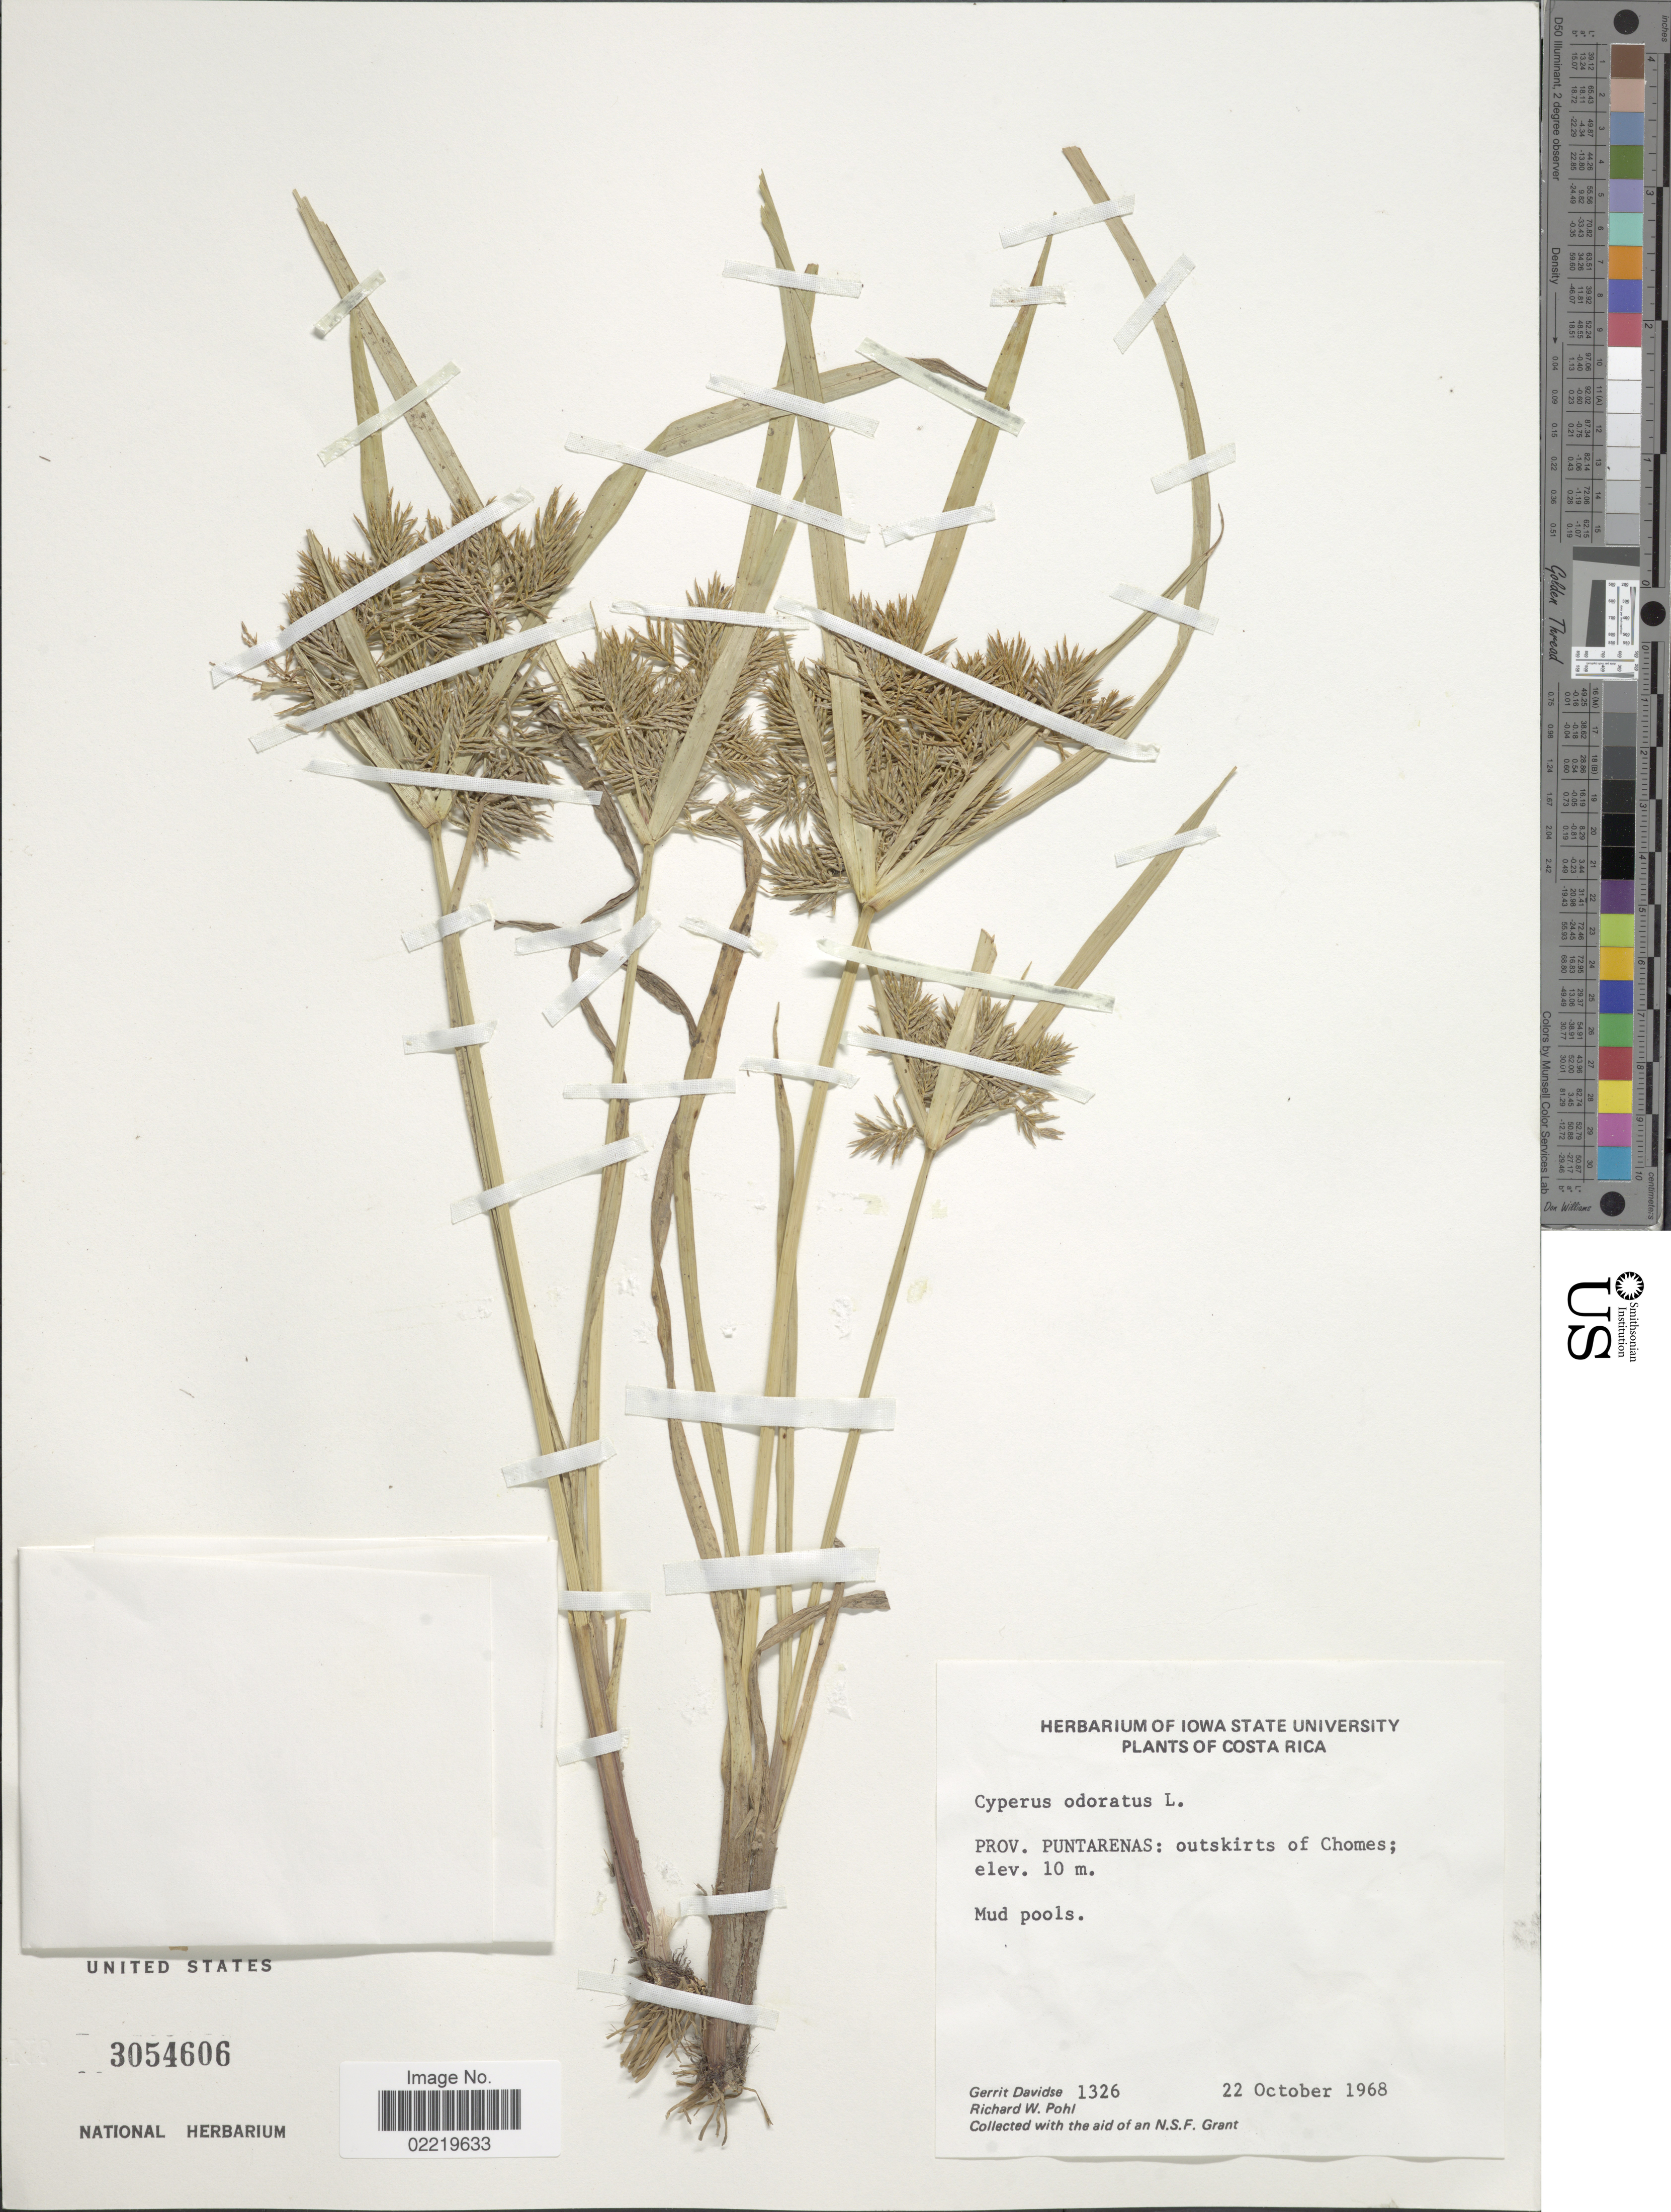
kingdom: Plantae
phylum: Tracheophyta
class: Liliopsida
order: Poales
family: Cyperaceae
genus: Cyperus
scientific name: Cyperus odoratus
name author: L.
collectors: G. Davidse & R. W. Pohl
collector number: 1326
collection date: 1968-10-22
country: Costa Rica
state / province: Puntarenas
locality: Outskirts of Chomes, Mud pools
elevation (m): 10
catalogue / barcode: US 3054606